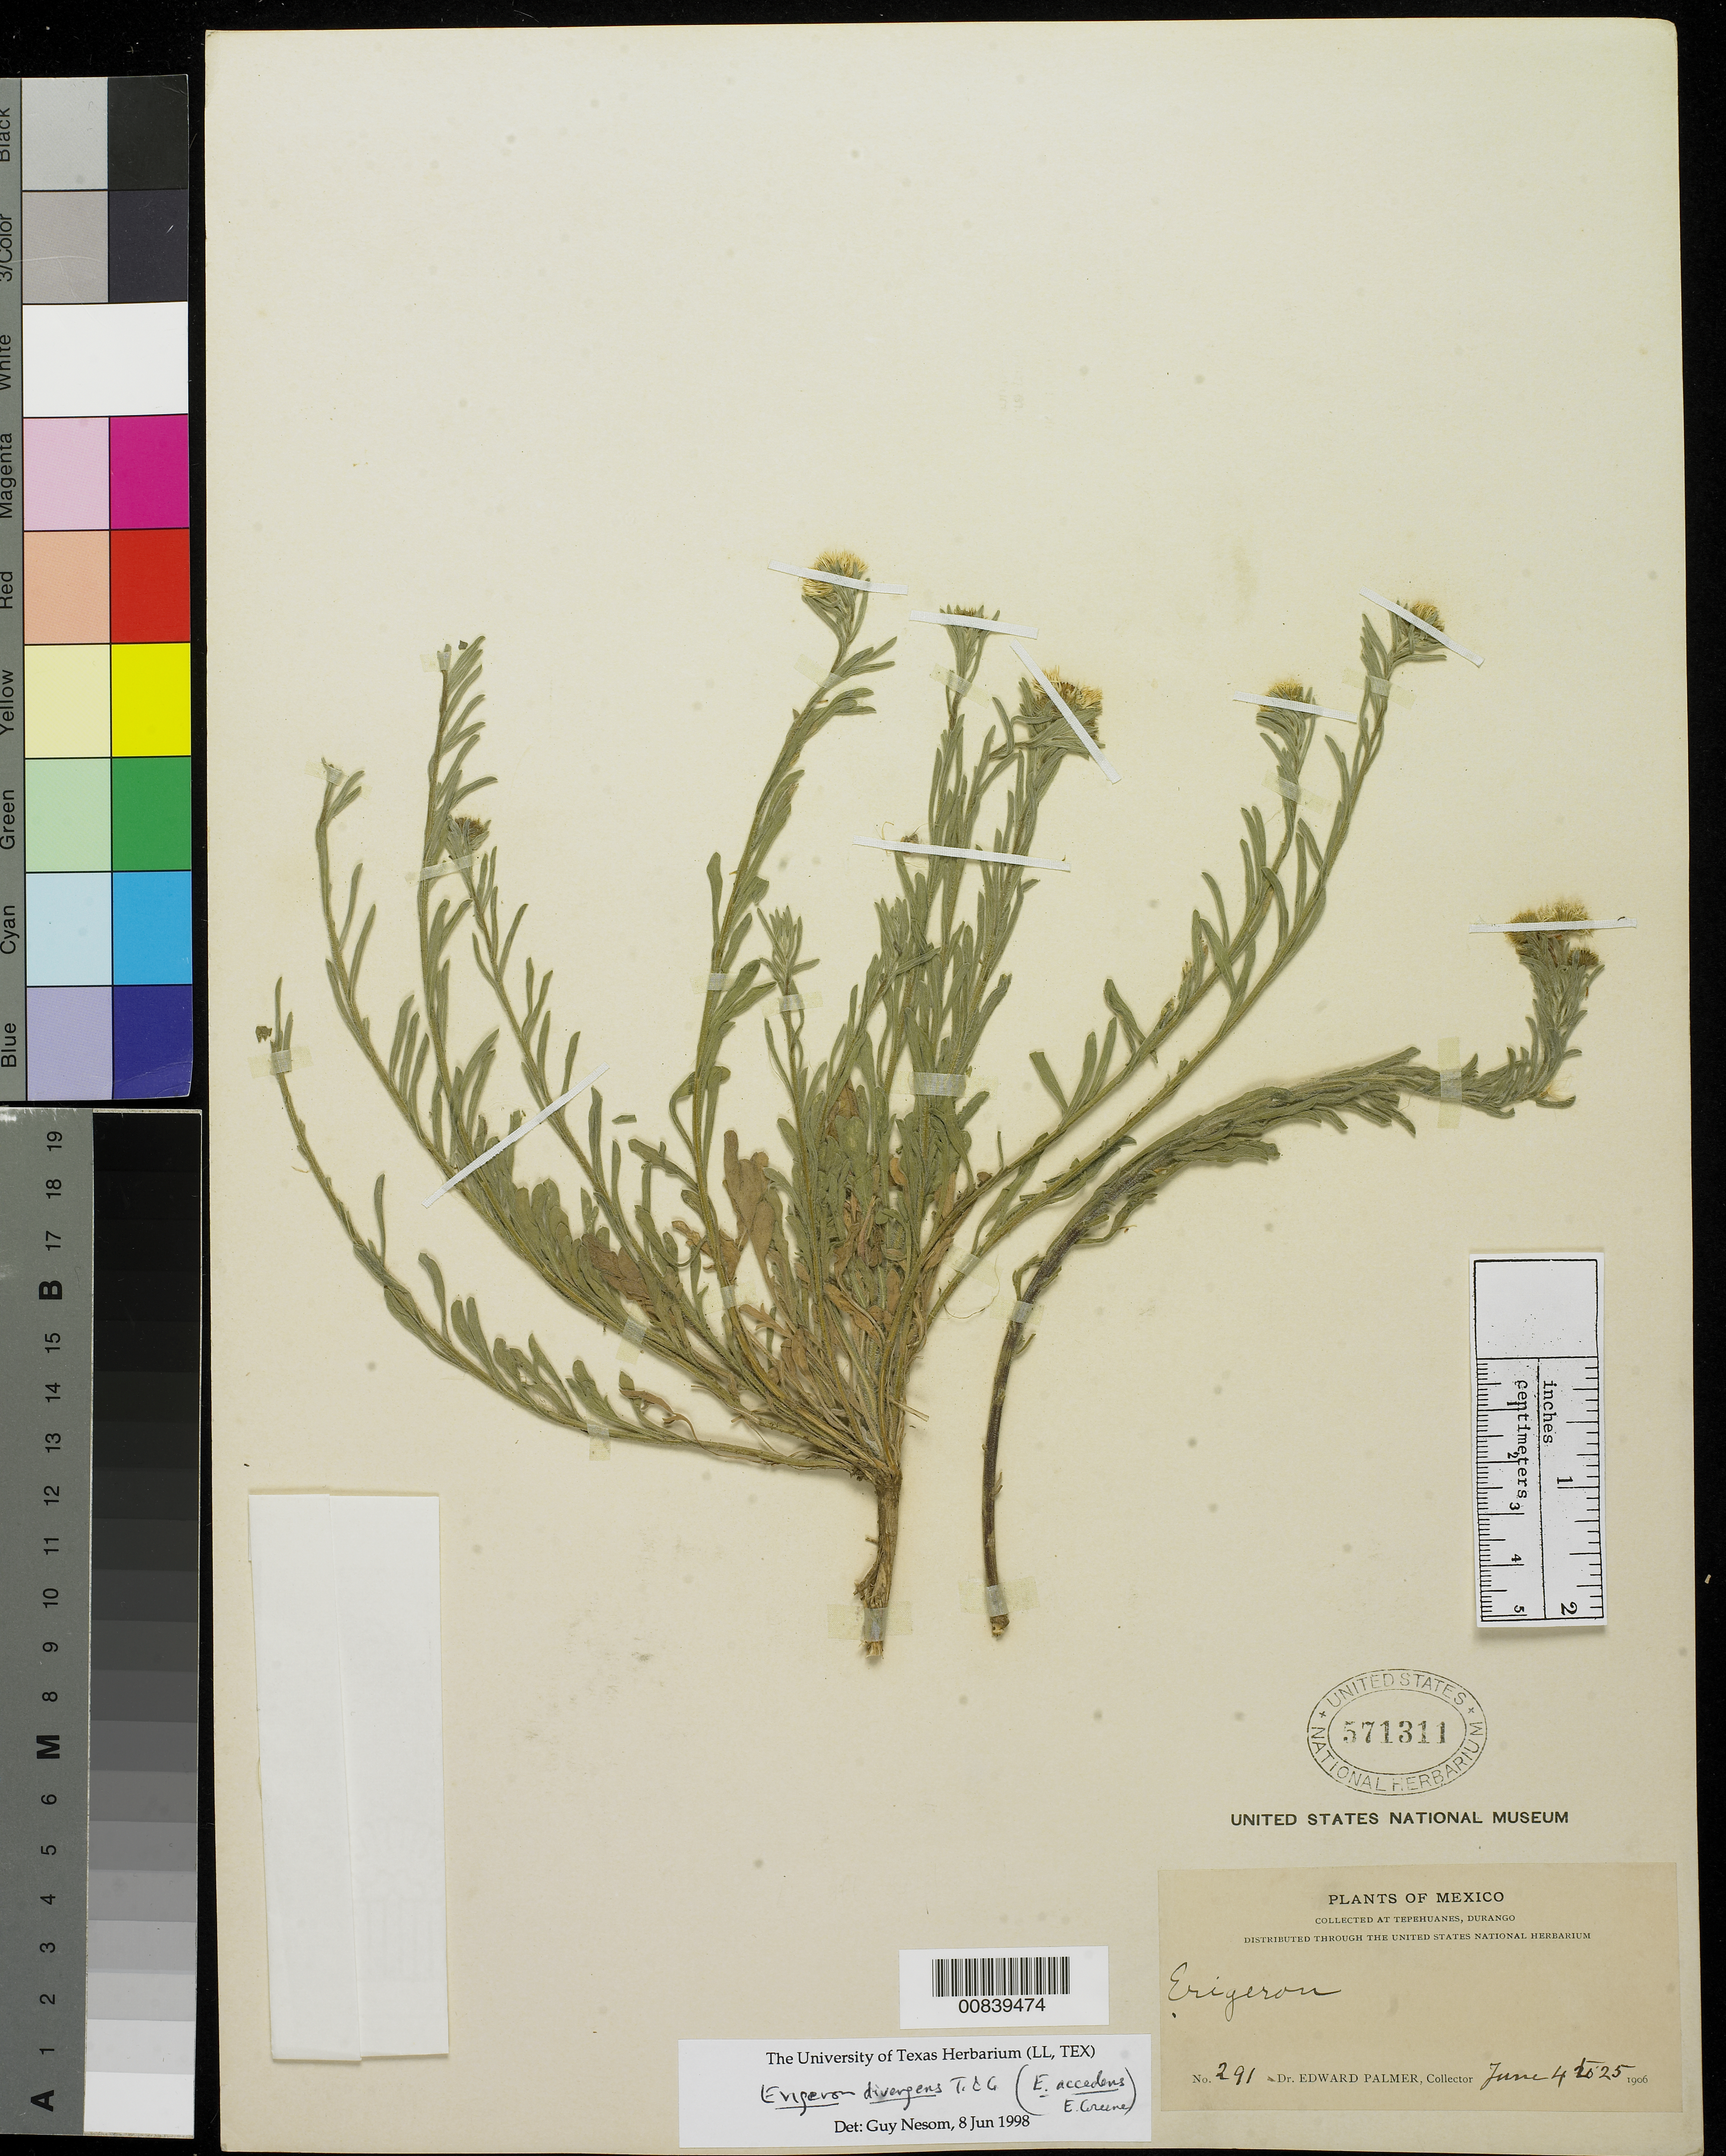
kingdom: Plantae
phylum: Tracheophyta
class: Magnoliopsida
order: Asterales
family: Asteraceae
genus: Erigeron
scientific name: Erigeron divergens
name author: Torr. & A. Gray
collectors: E. Palmer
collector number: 291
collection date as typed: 04 Jun 1906 to 25 Jun 1906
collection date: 1906-06-04/1906-06-25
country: Mexico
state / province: Durango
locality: Tepehuanes, Durango.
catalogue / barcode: US 571311